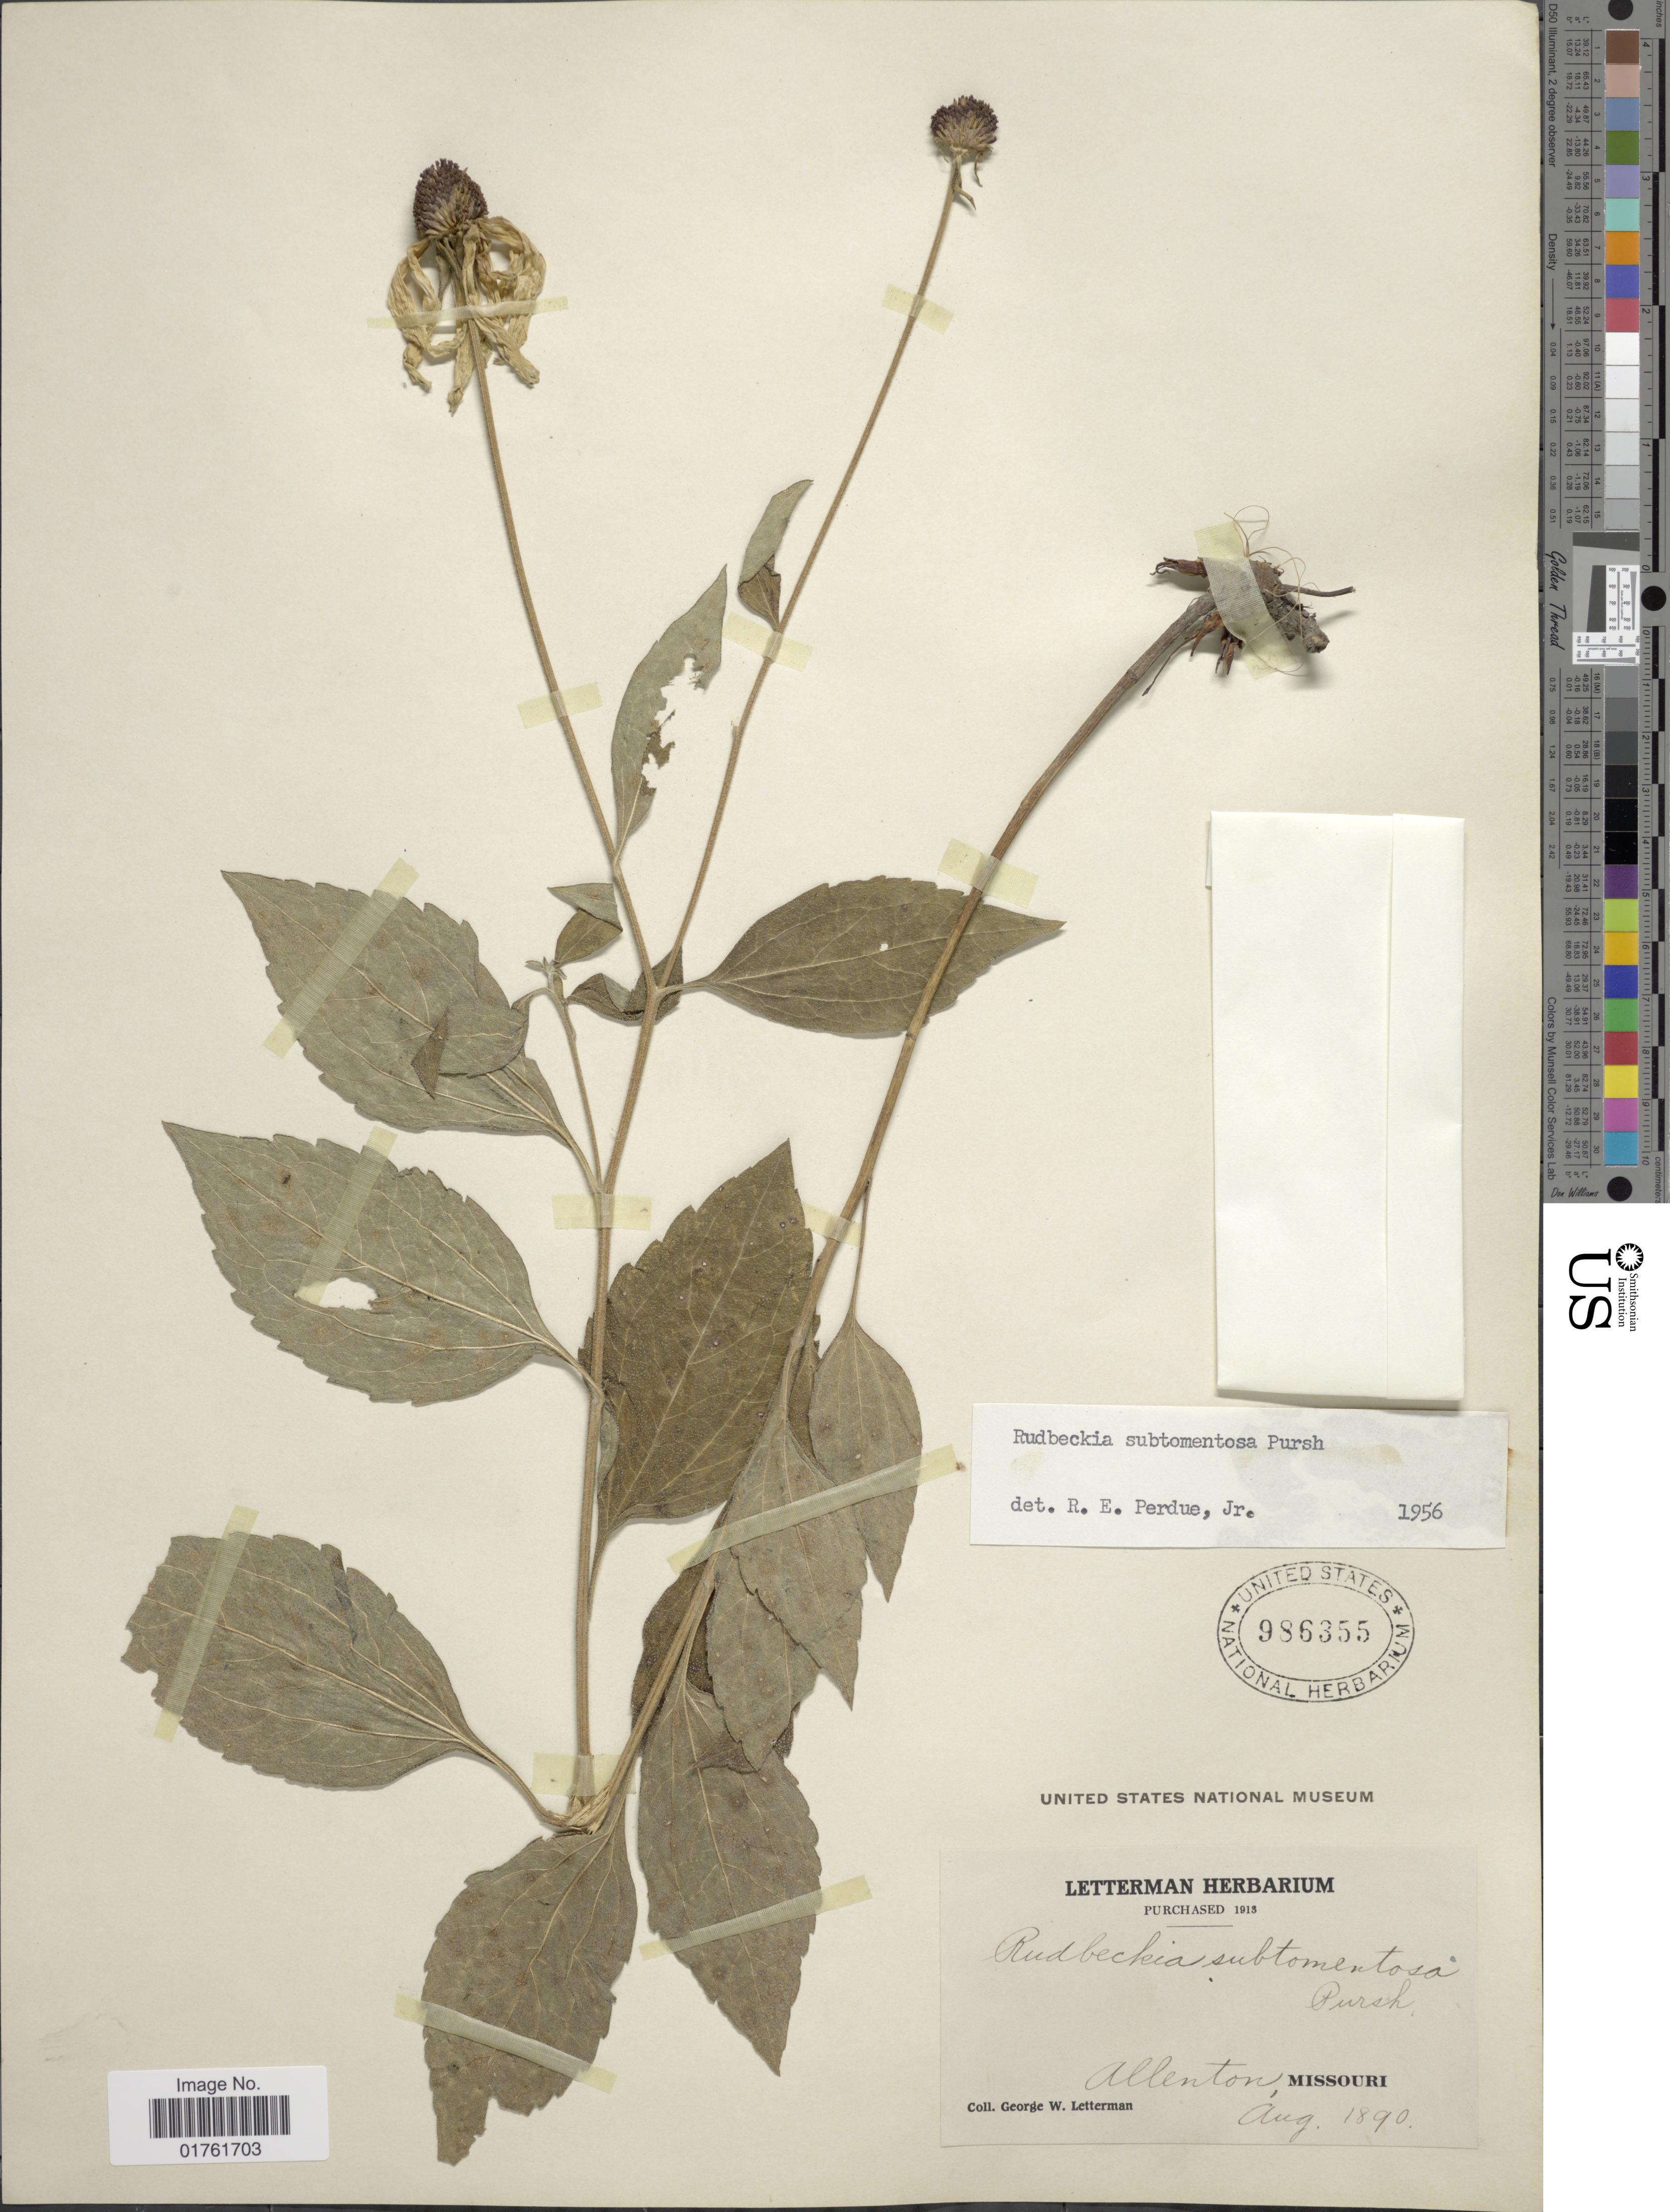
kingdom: Plantae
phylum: Tracheophyta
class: Magnoliopsida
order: Asterales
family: Asteraceae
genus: Rudbeckia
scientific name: Rudbeckia subtomentosa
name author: Pursh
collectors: G. W. Letterman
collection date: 1890-08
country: United States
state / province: Missouri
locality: Allenton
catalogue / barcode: US 986355